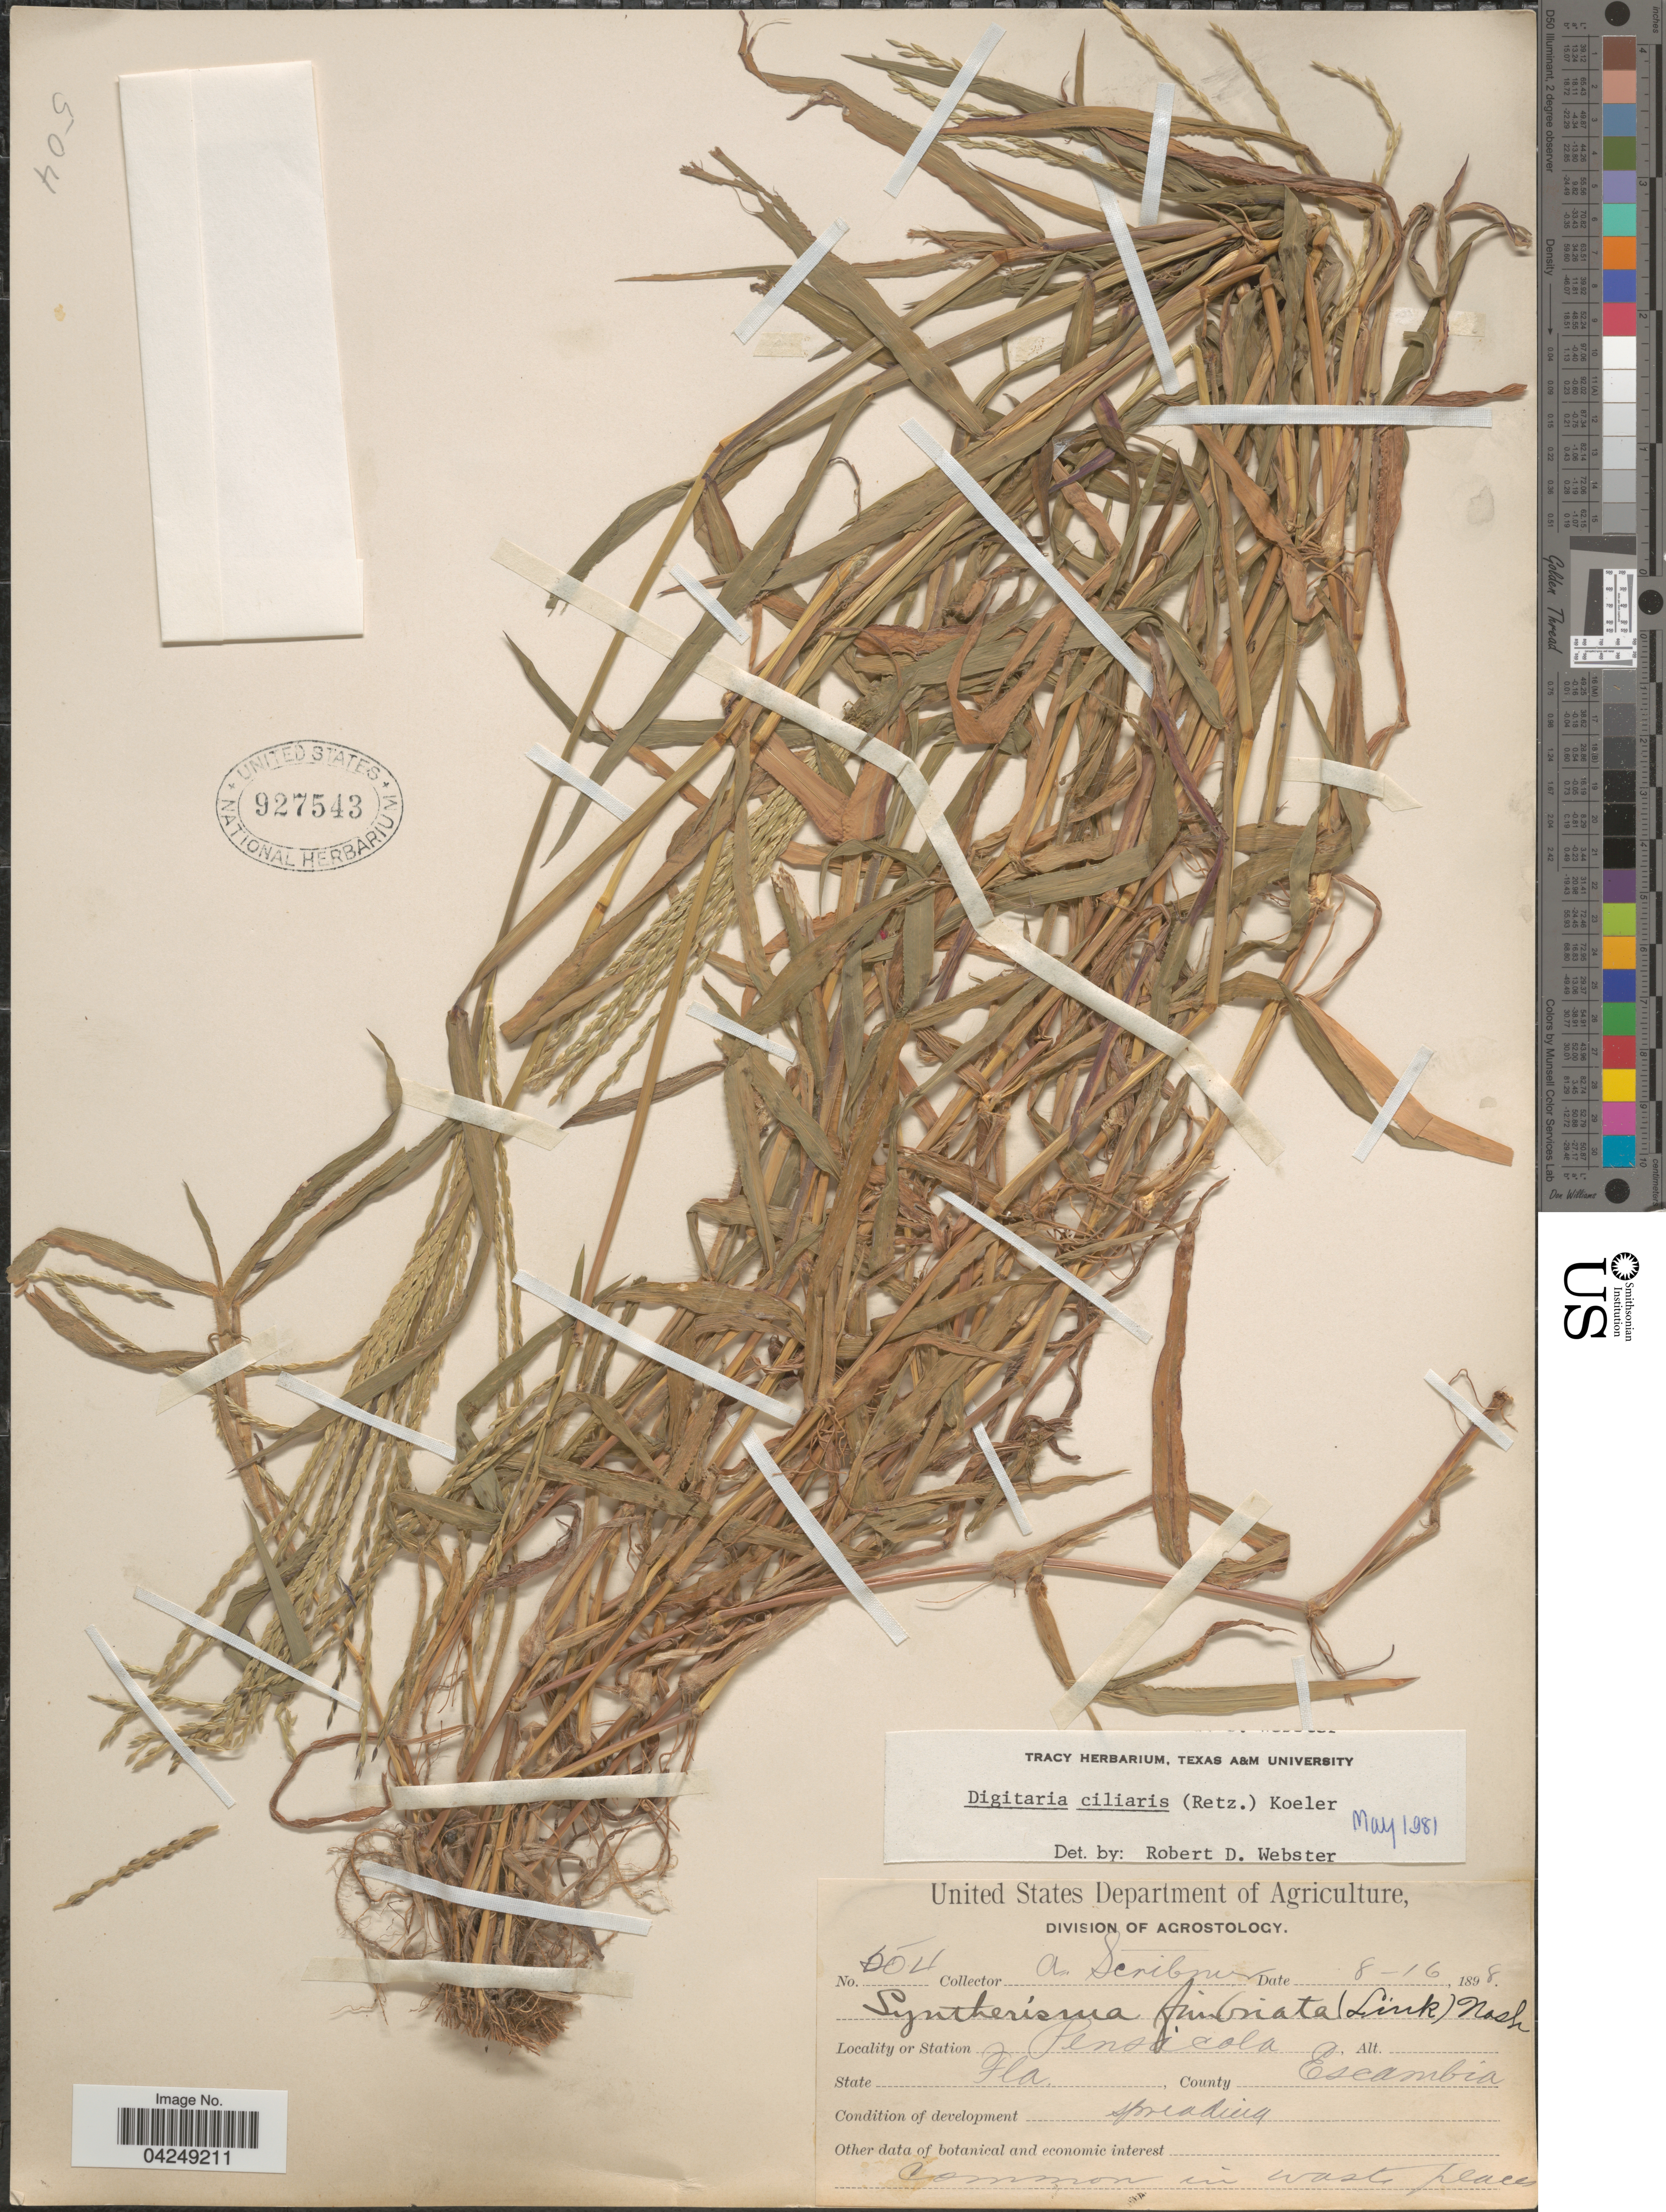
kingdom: Plantae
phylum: Tracheophyta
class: Liliopsida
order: Poales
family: Poaceae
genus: Digitaria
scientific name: Digitaria ciliaris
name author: (Retz.) Koeler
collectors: A. Scribner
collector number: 504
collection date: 1898-08-16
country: United States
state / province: Florida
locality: Pensacola. County Escambia.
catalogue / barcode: US 927543